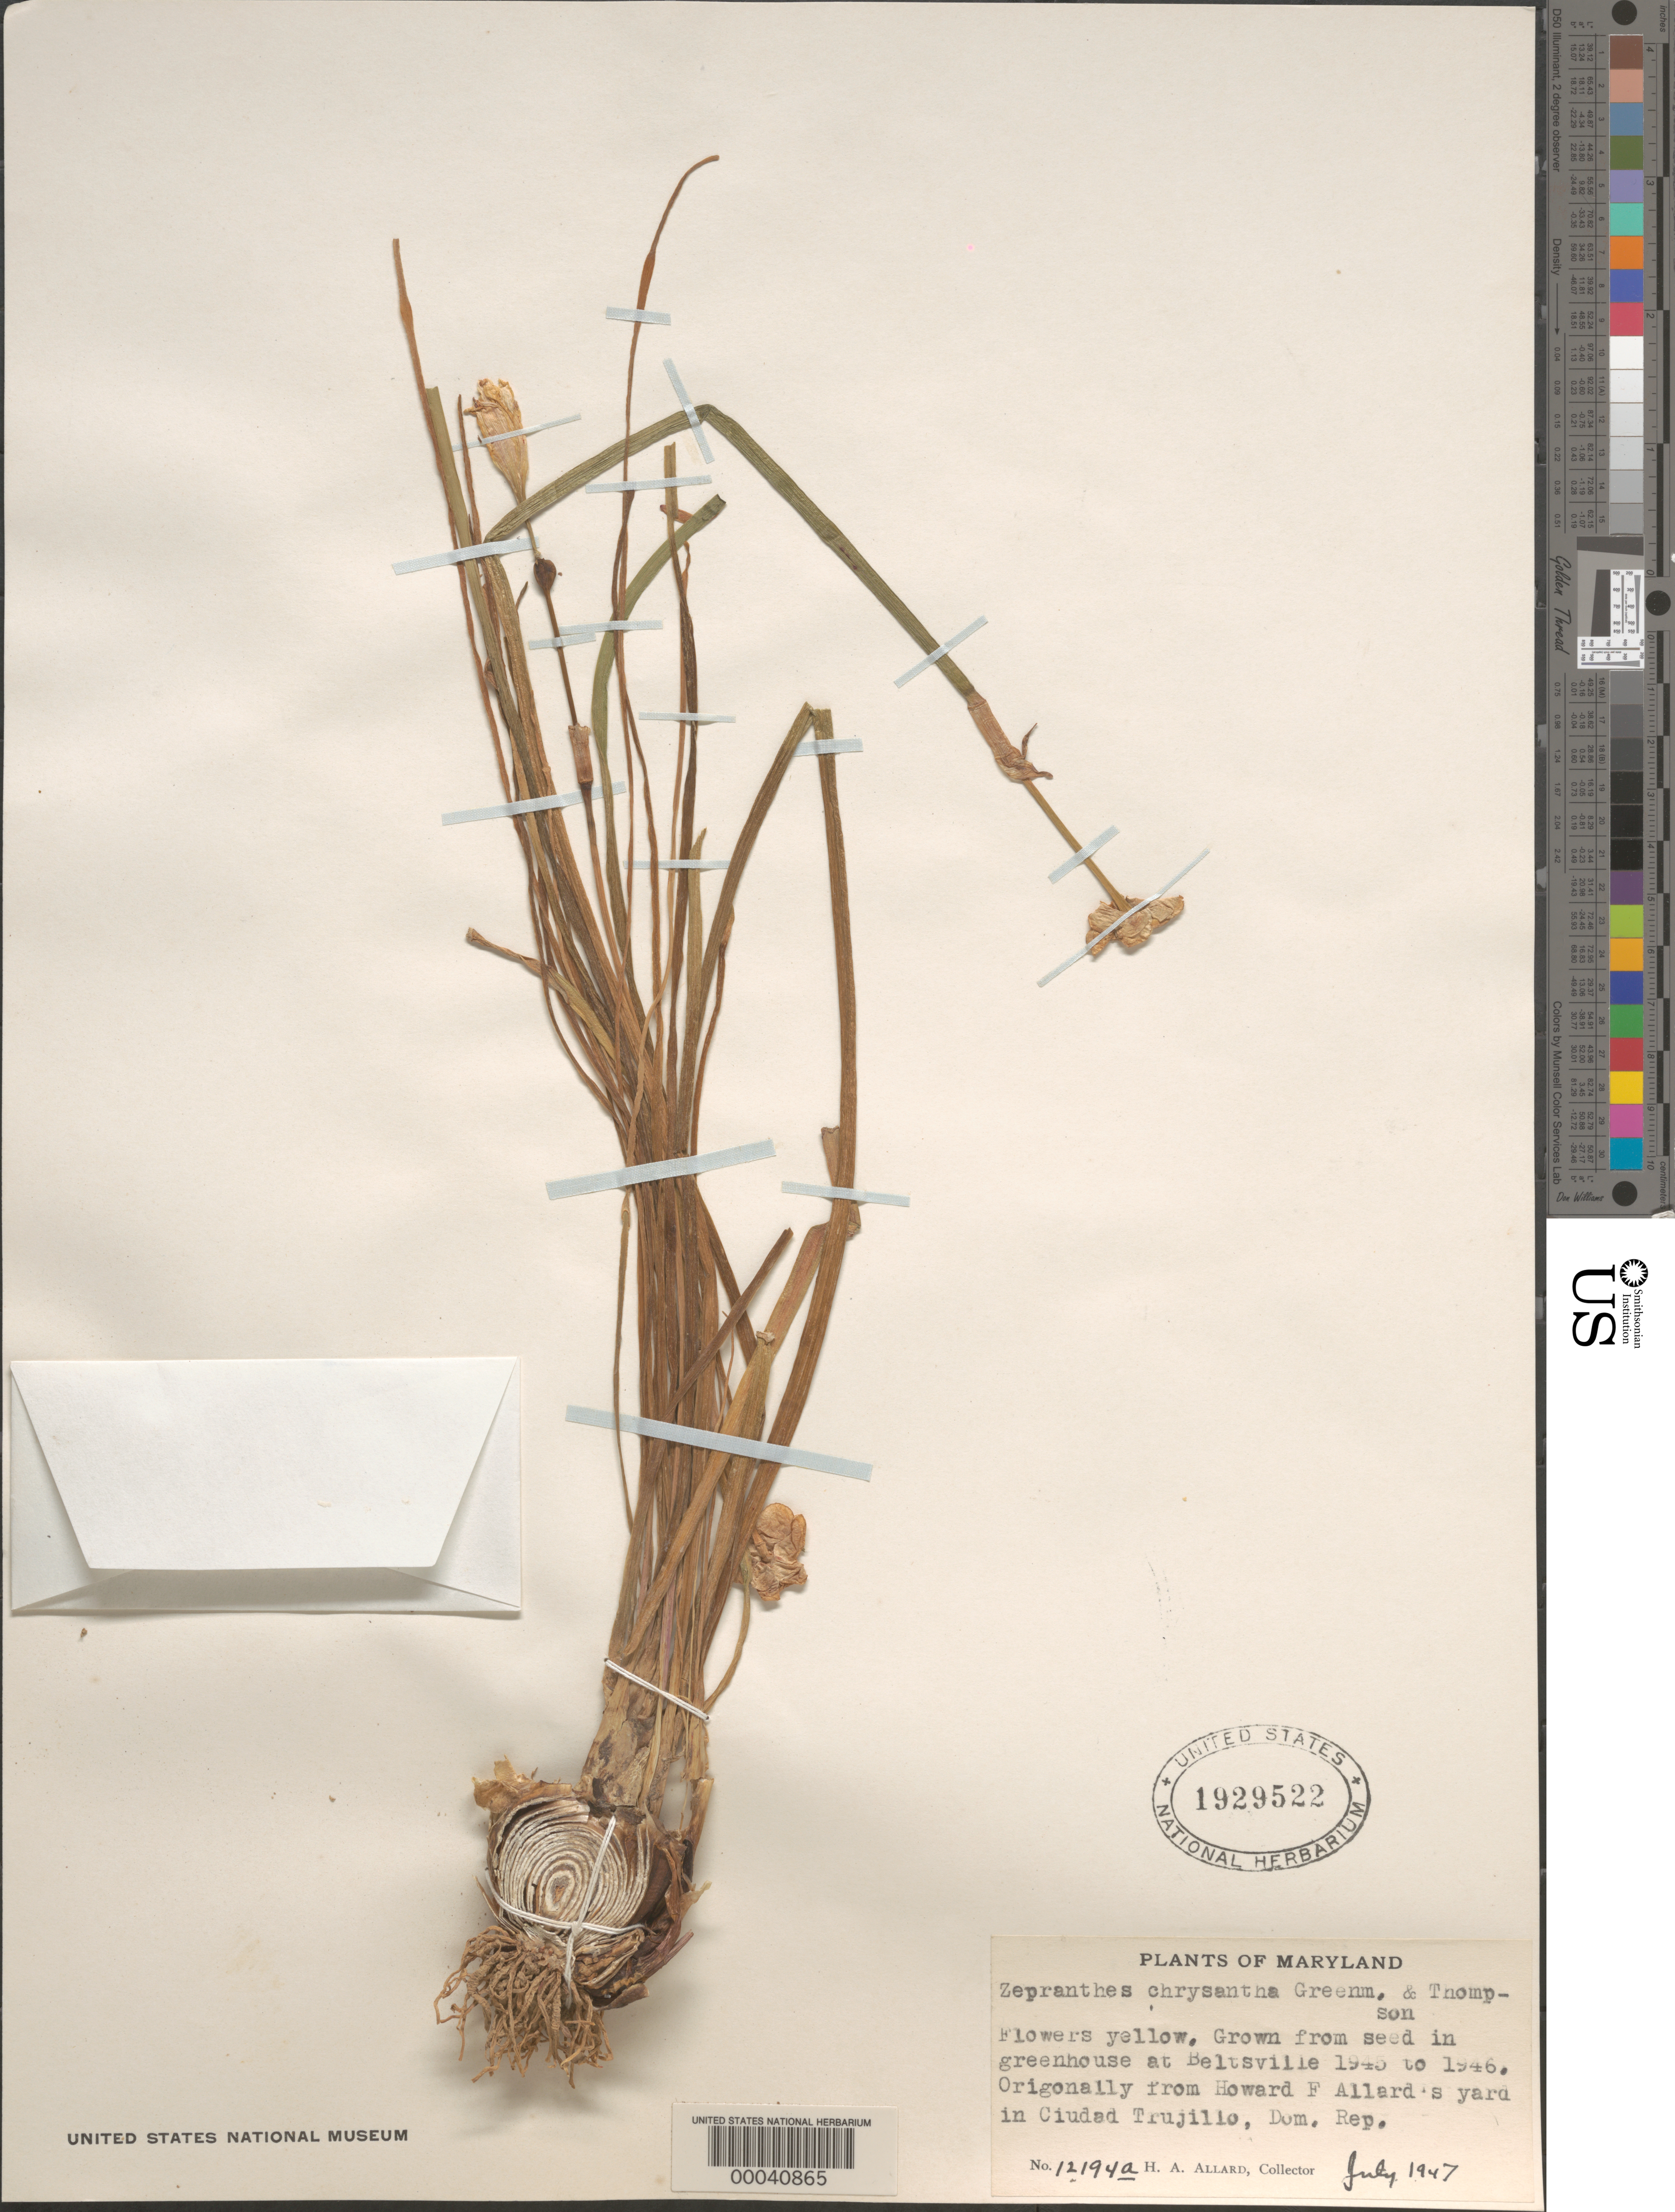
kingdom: Plantae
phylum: Tracheophyta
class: Liliopsida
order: Asparagales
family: Amaryllidaceae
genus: Zephyranthes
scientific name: Zephyranthes chrysantha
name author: Greenm. & C.H. Thomps.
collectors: H. A. Allard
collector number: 12194a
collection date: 1947-07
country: United States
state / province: Maryland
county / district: Prince George's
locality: In greenhouse at Beltsville.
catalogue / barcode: US 1929522